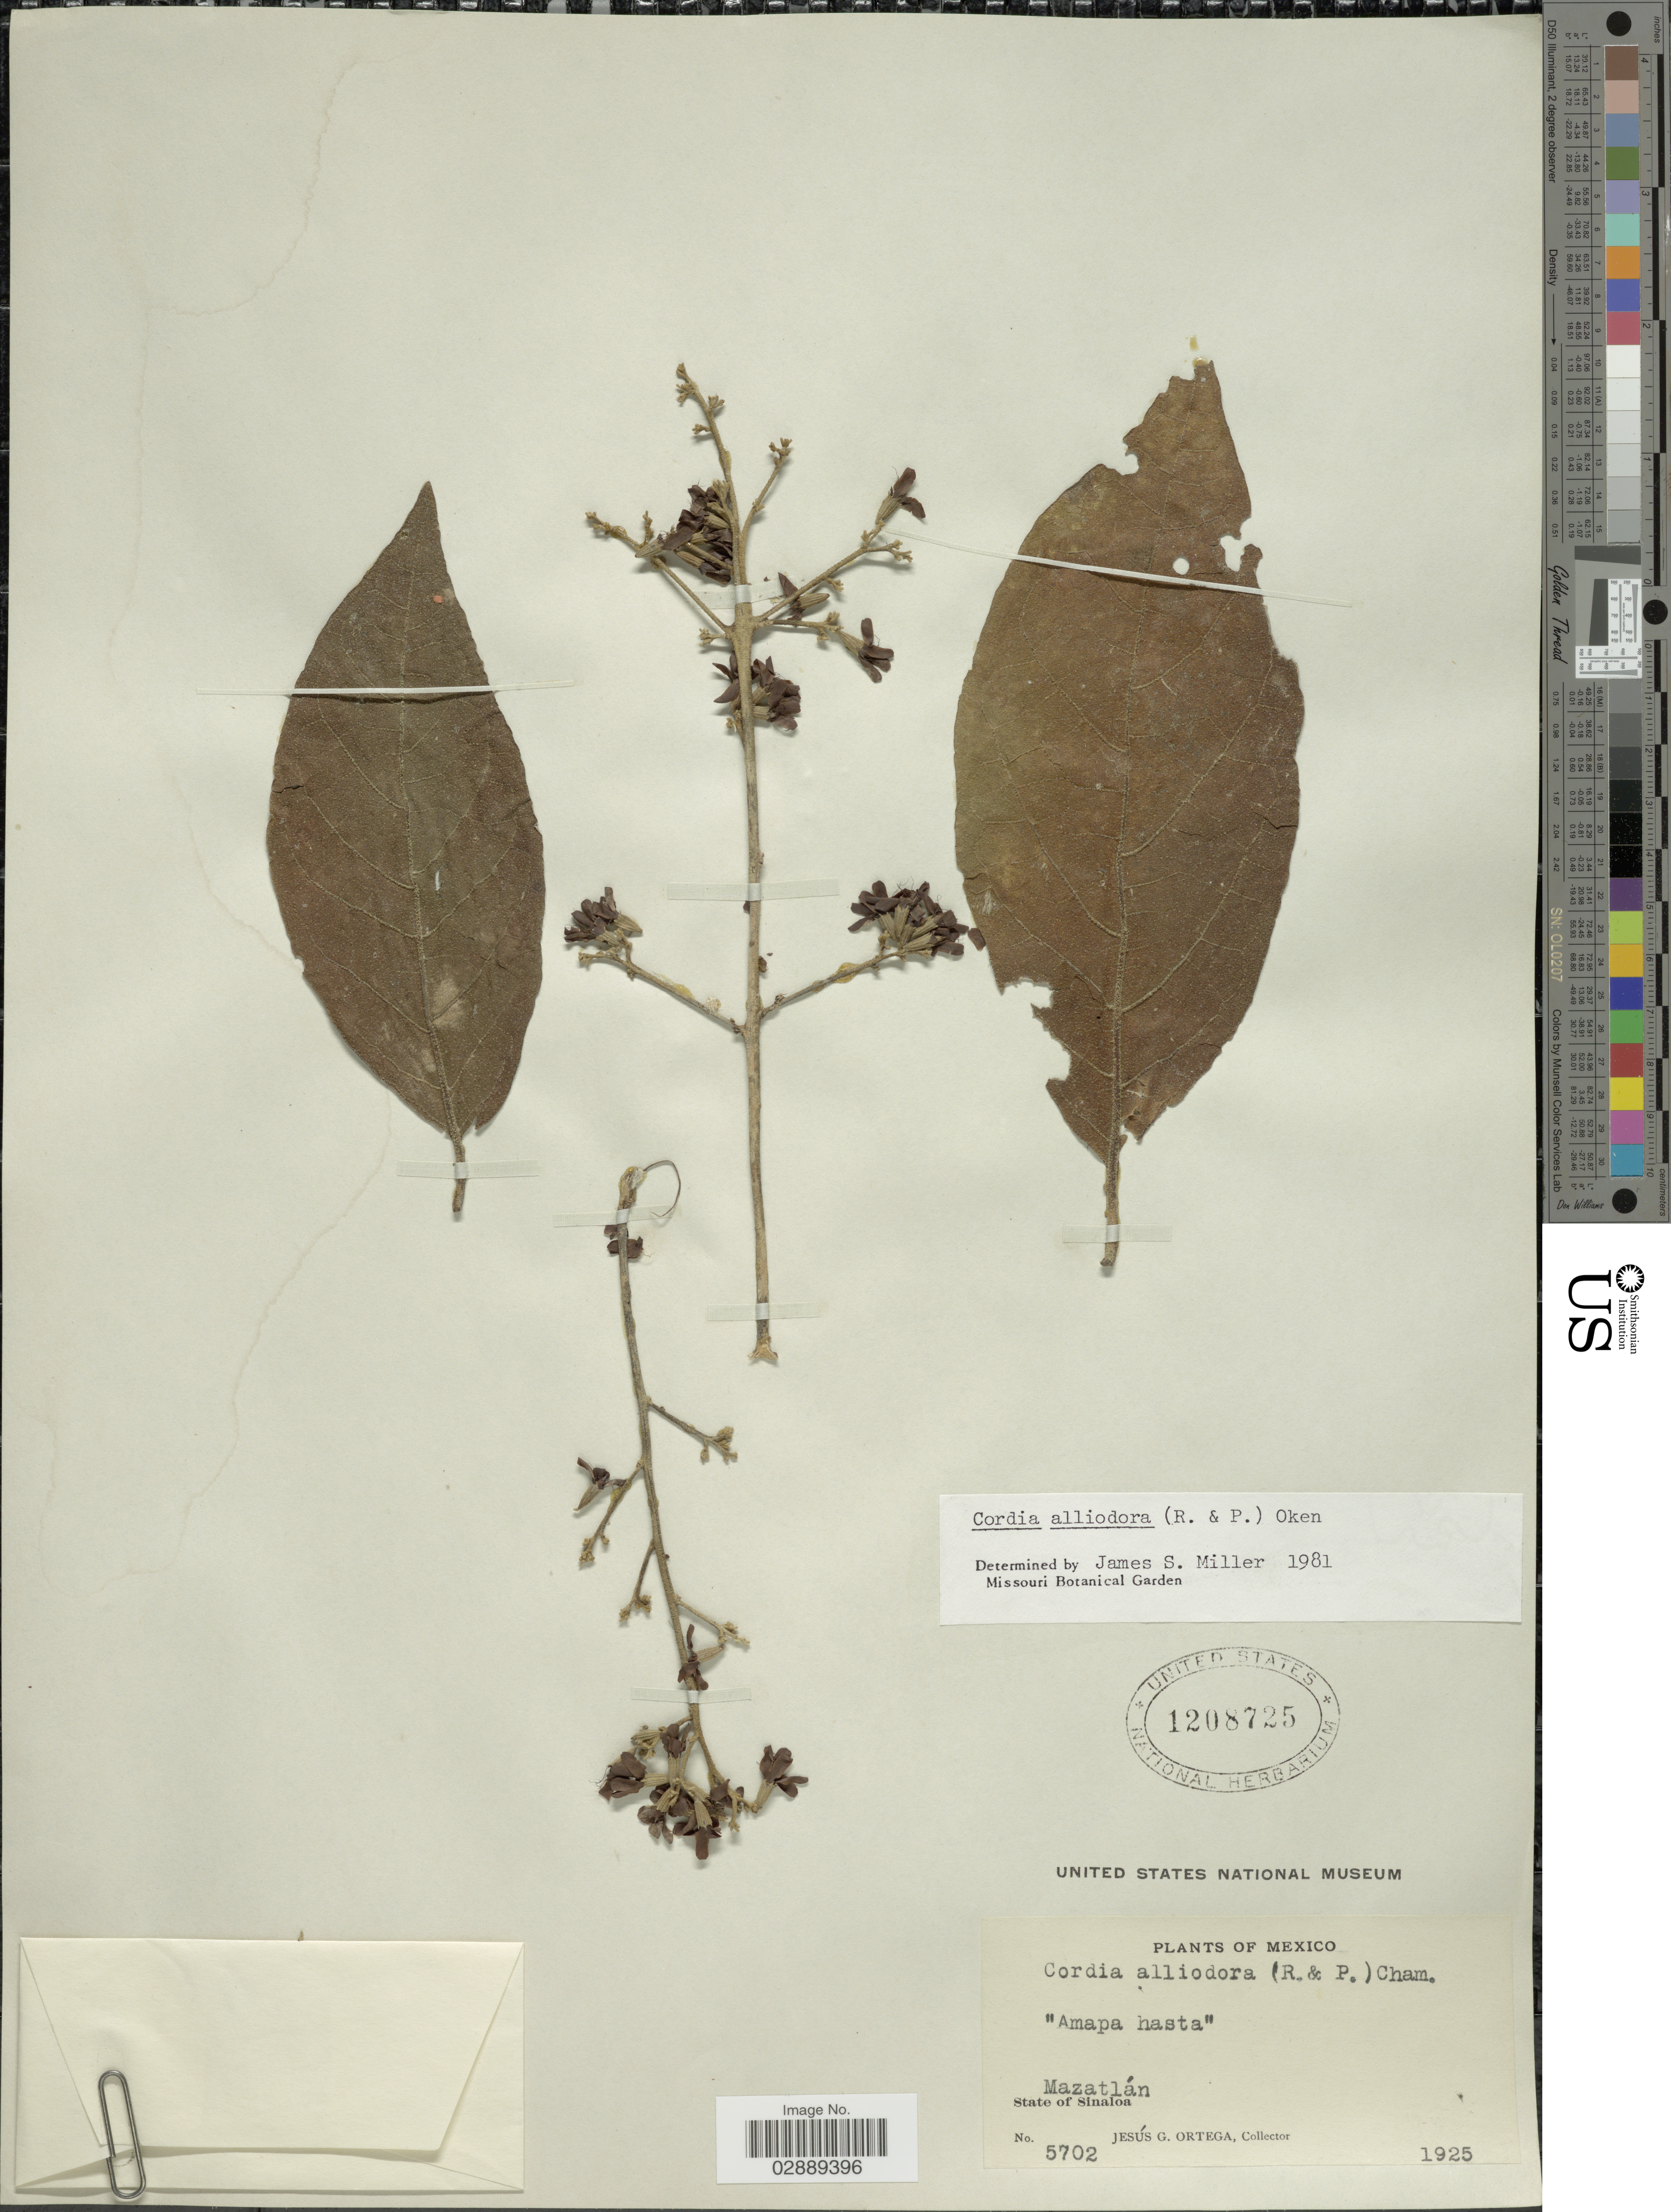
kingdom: Plantae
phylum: Tracheophyta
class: Magnoliopsida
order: Boraginales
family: Cordiaceae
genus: Cordia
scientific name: Cordia alliodora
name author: (Ruiz & Pav.) Oken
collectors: J. Ortega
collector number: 5702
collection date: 1925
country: Mexico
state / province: Sinaloa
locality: Mazatlán.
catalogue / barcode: US 1208725